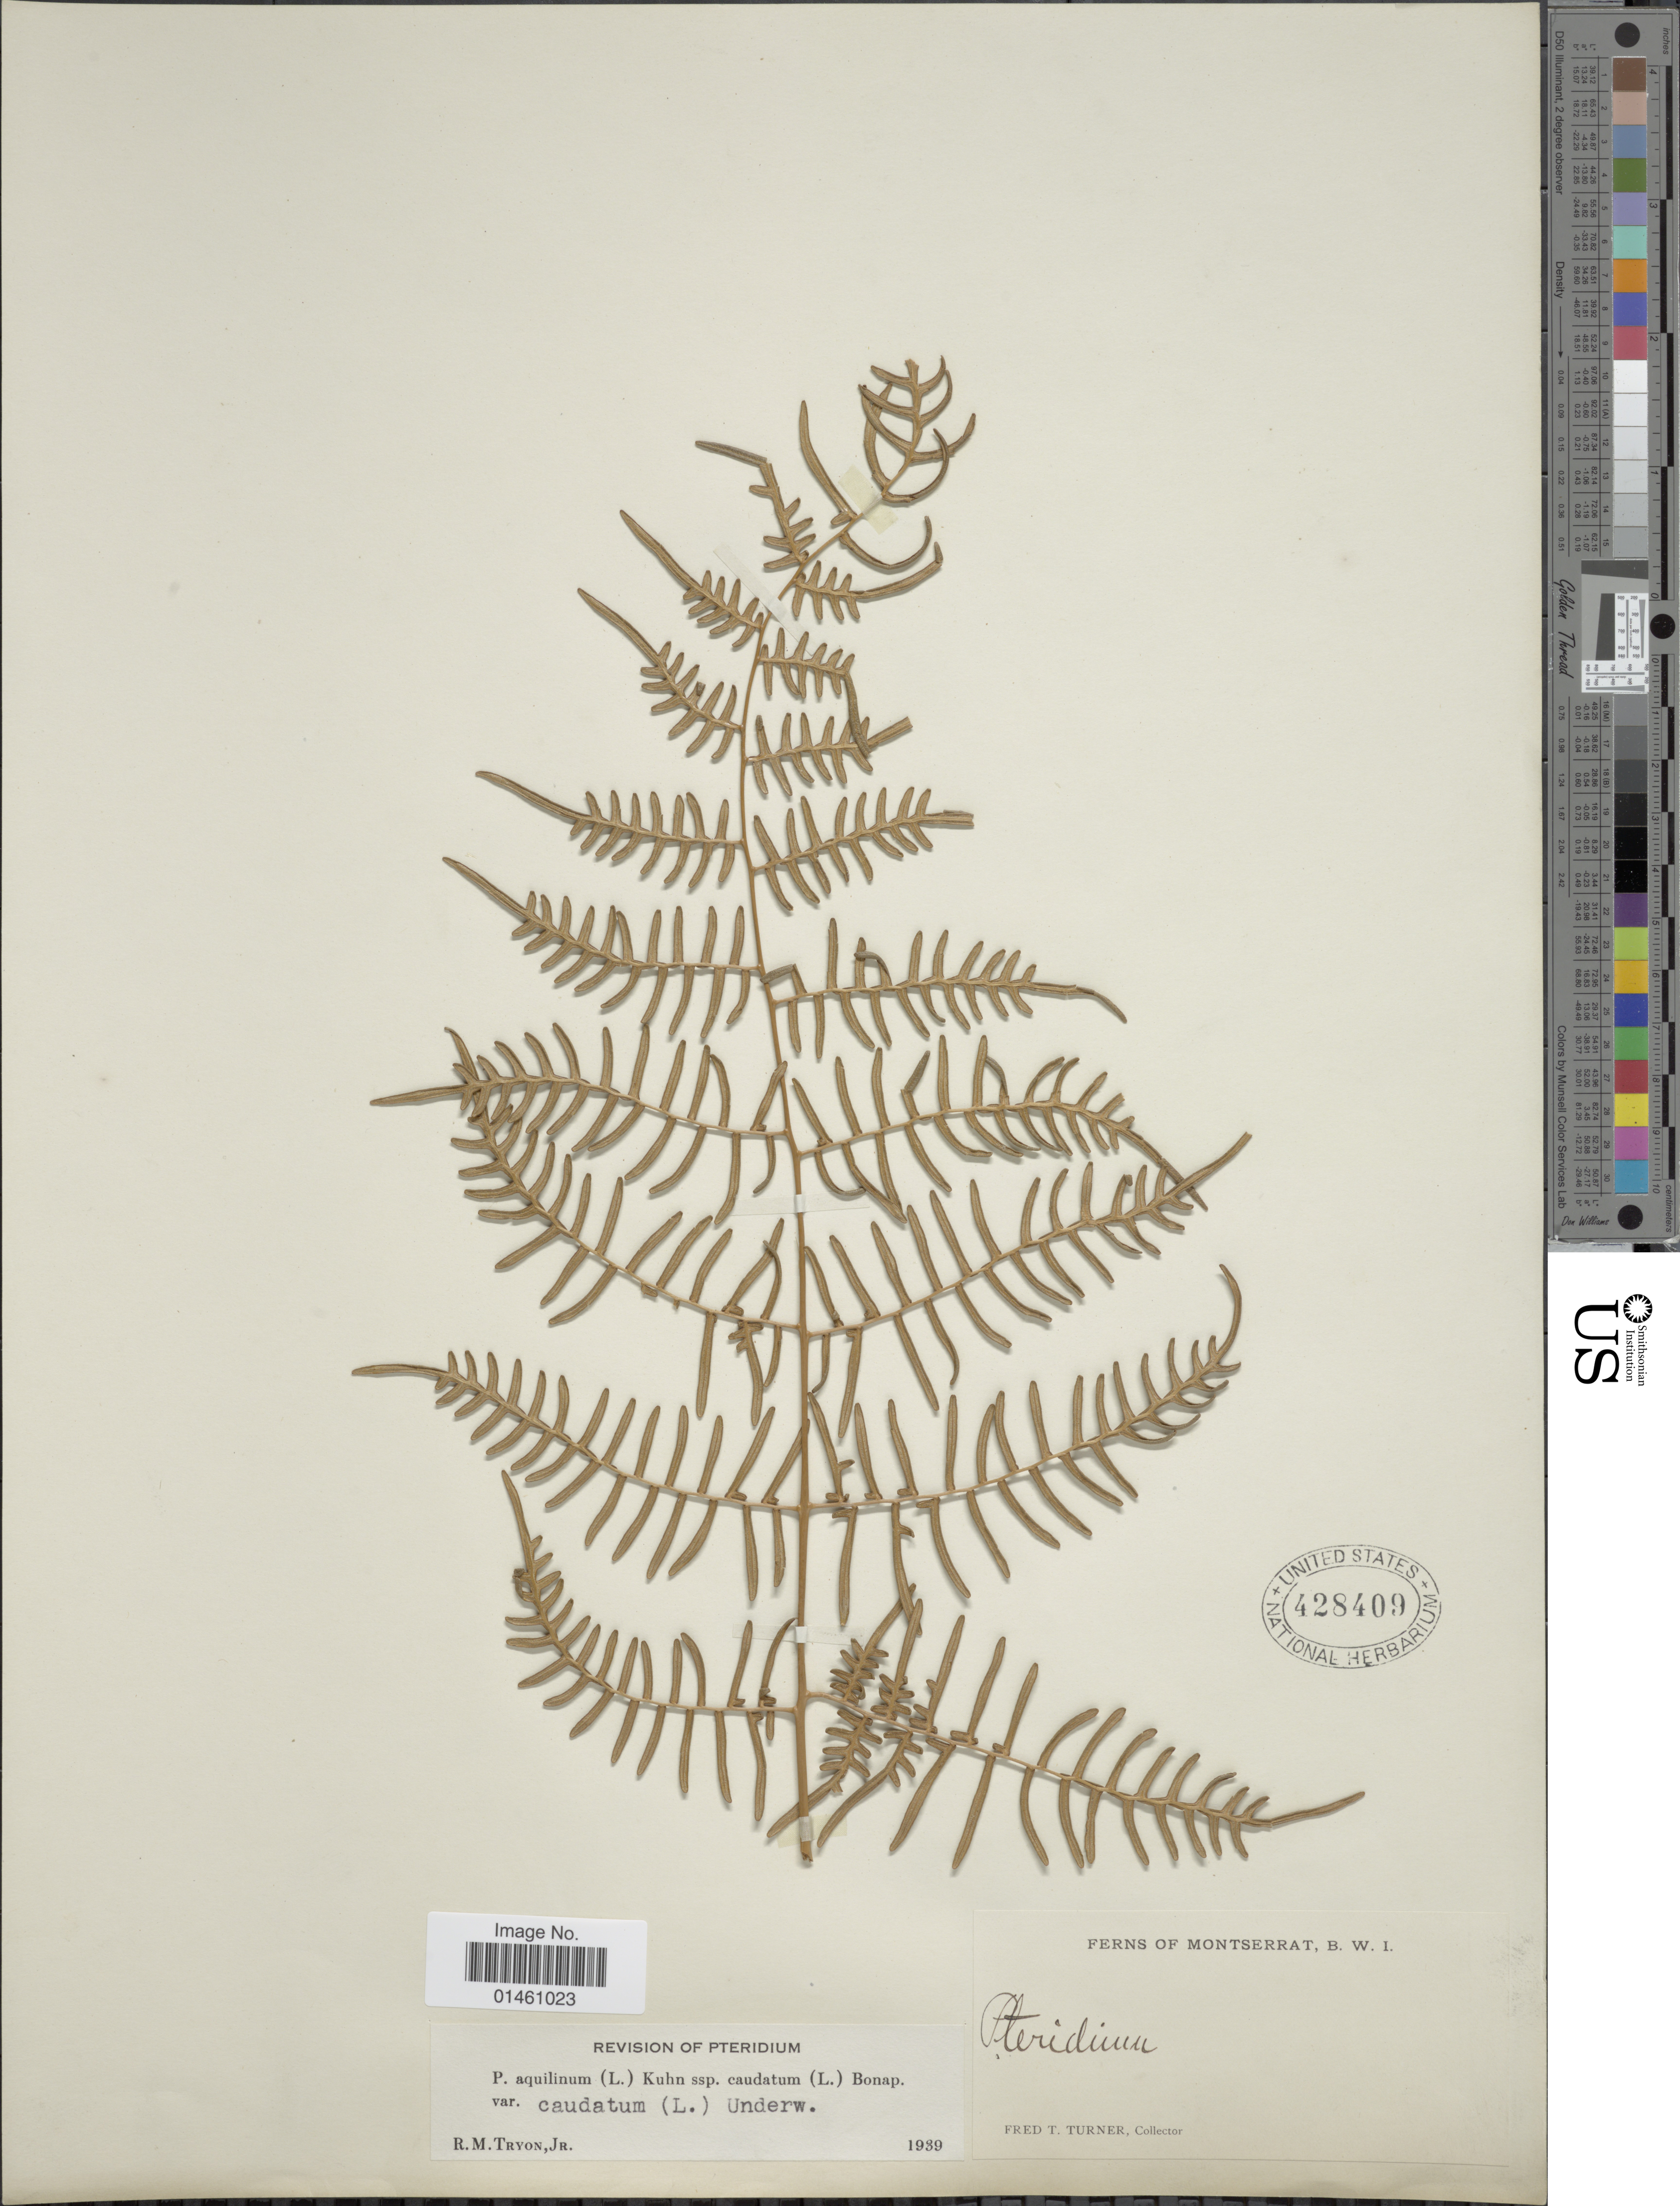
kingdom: Plantae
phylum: Tracheophyta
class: Polypodiopsida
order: Polypodiales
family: Dennstaedtiaceae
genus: Pteridium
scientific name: Pteridium caudatum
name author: (L.) Maxon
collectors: F. T. Turner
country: Montserrat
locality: B.W.I.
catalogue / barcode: US 428409